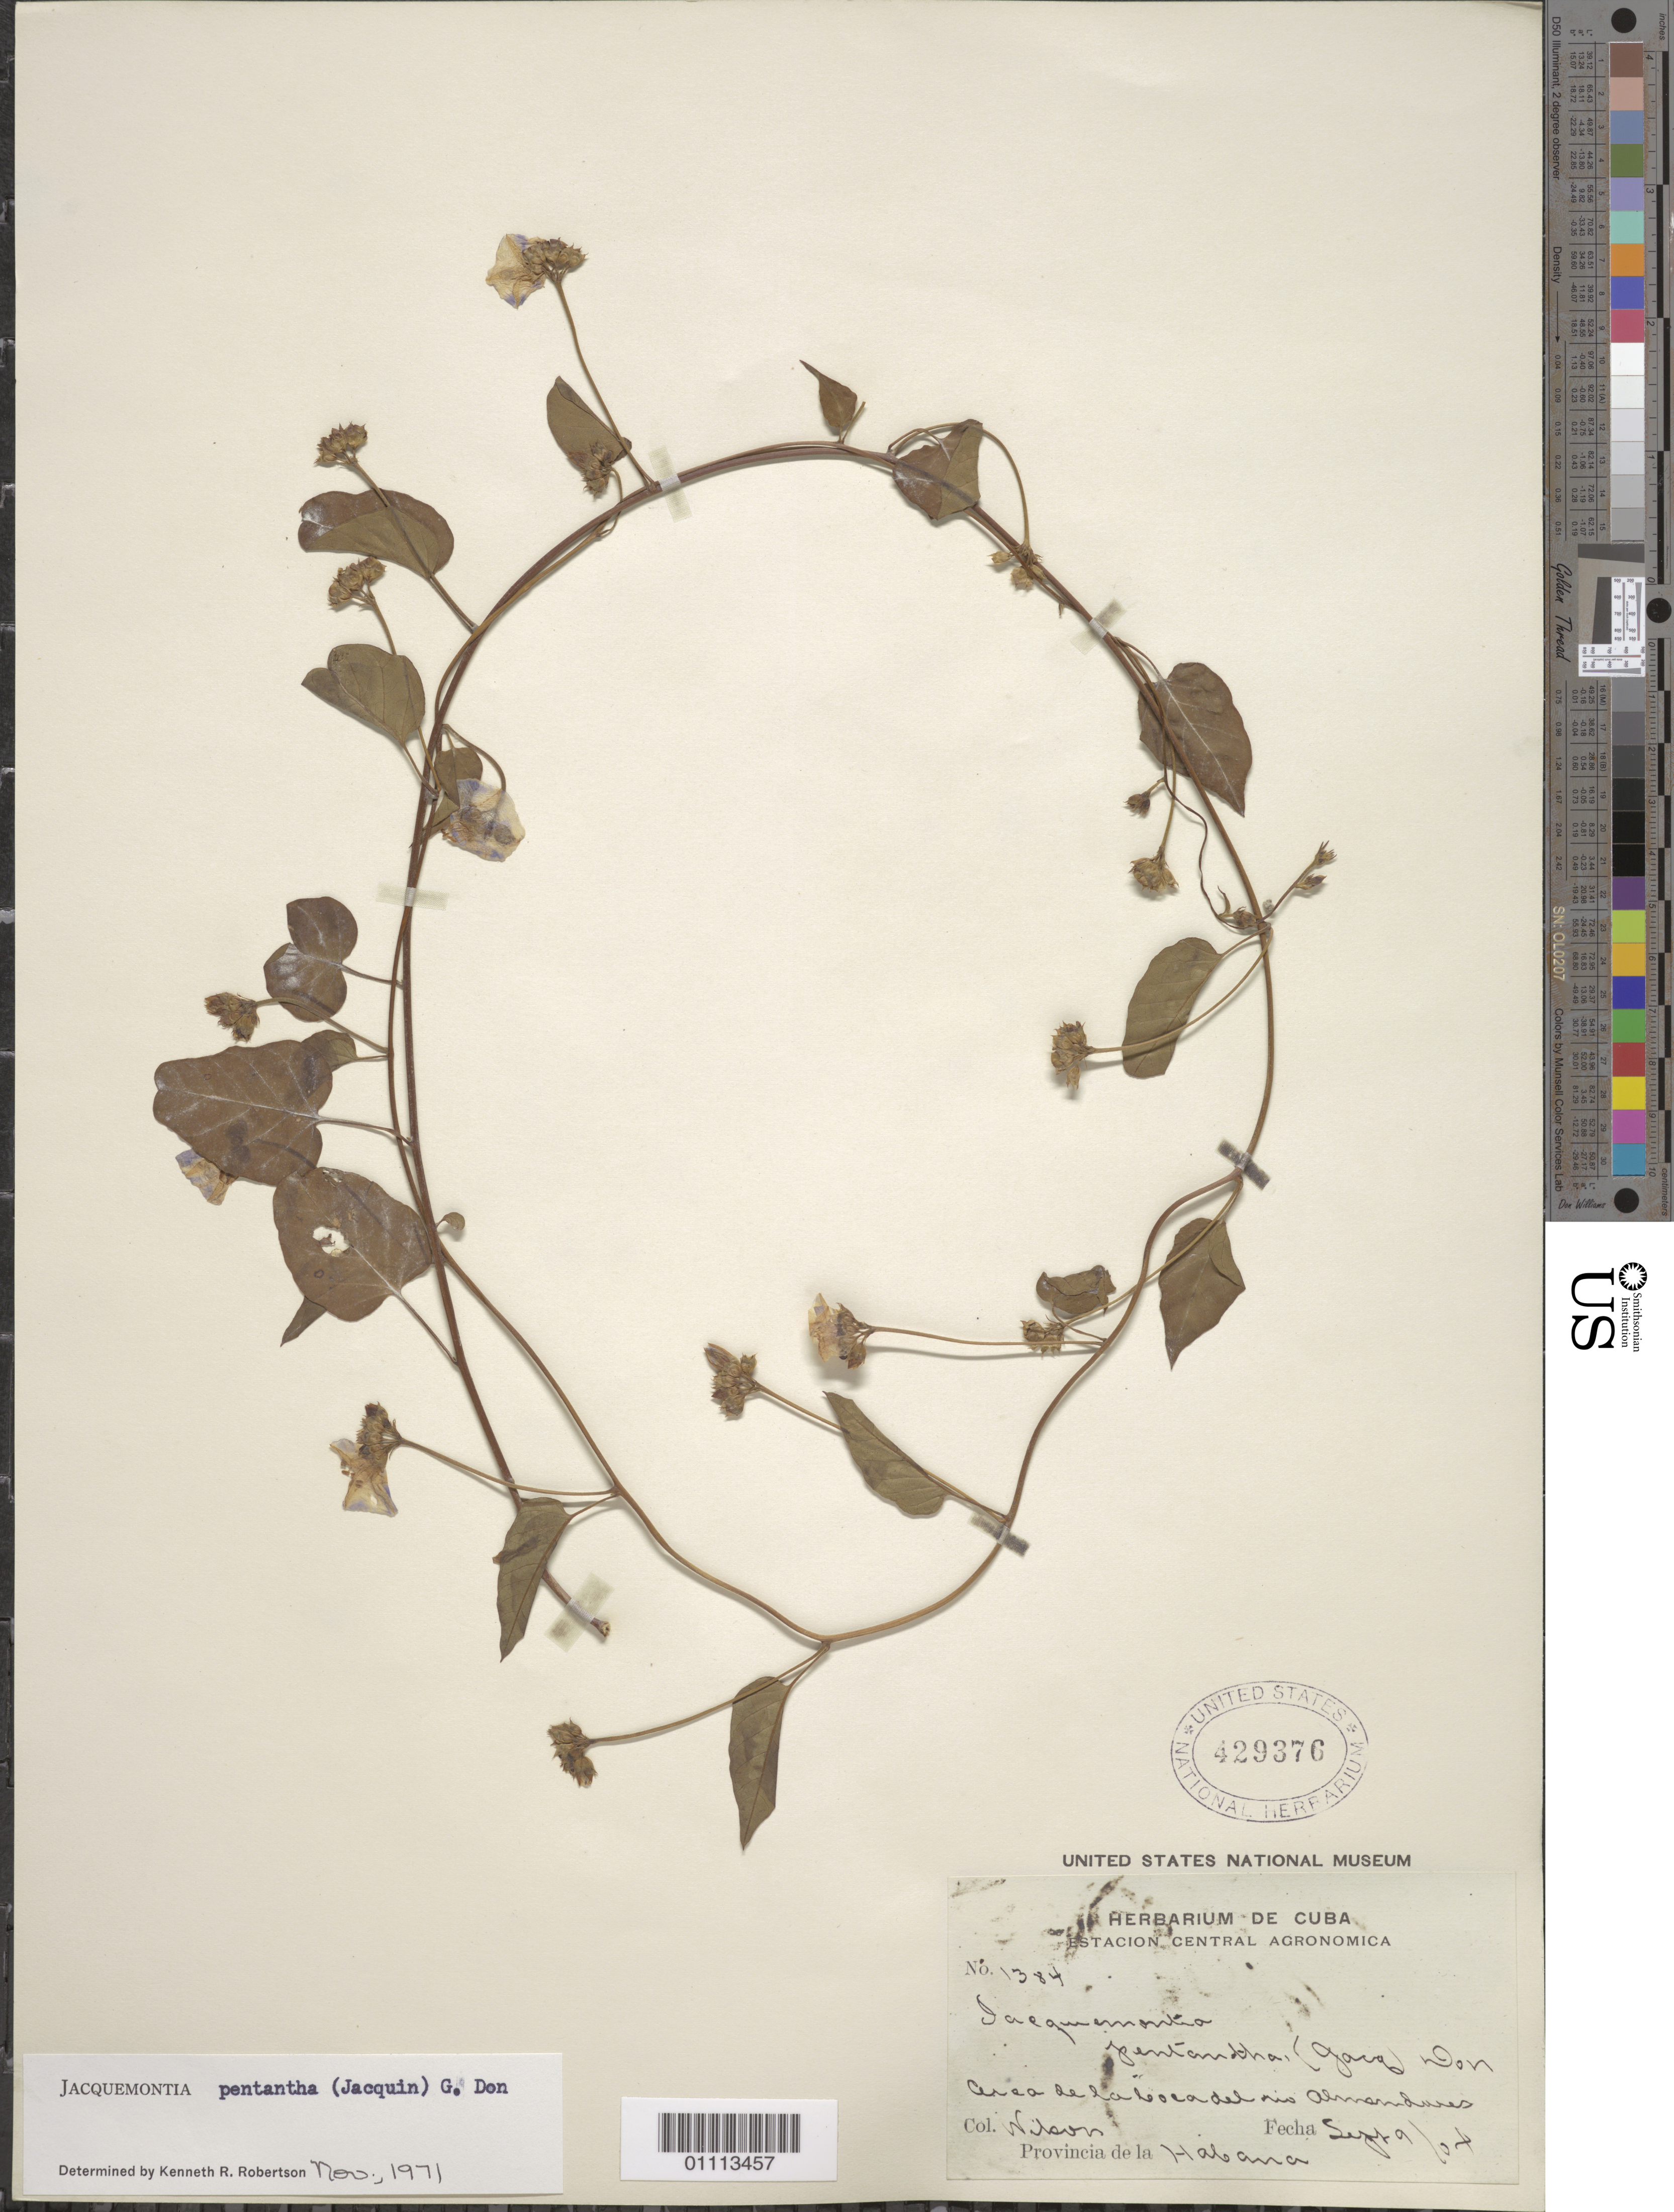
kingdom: Plantae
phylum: Tracheophyta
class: Magnoliopsida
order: Solanales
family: Convolvulaceae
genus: Jacquemontia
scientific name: Jacquemontia pentanthos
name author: (Jacq.) G. Don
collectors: -- Wilson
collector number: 1384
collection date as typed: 09 Sep 1904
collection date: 1904-09-09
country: Cuba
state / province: La Habana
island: Cuba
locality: Area de la loca del rio Almendares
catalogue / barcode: US 429376